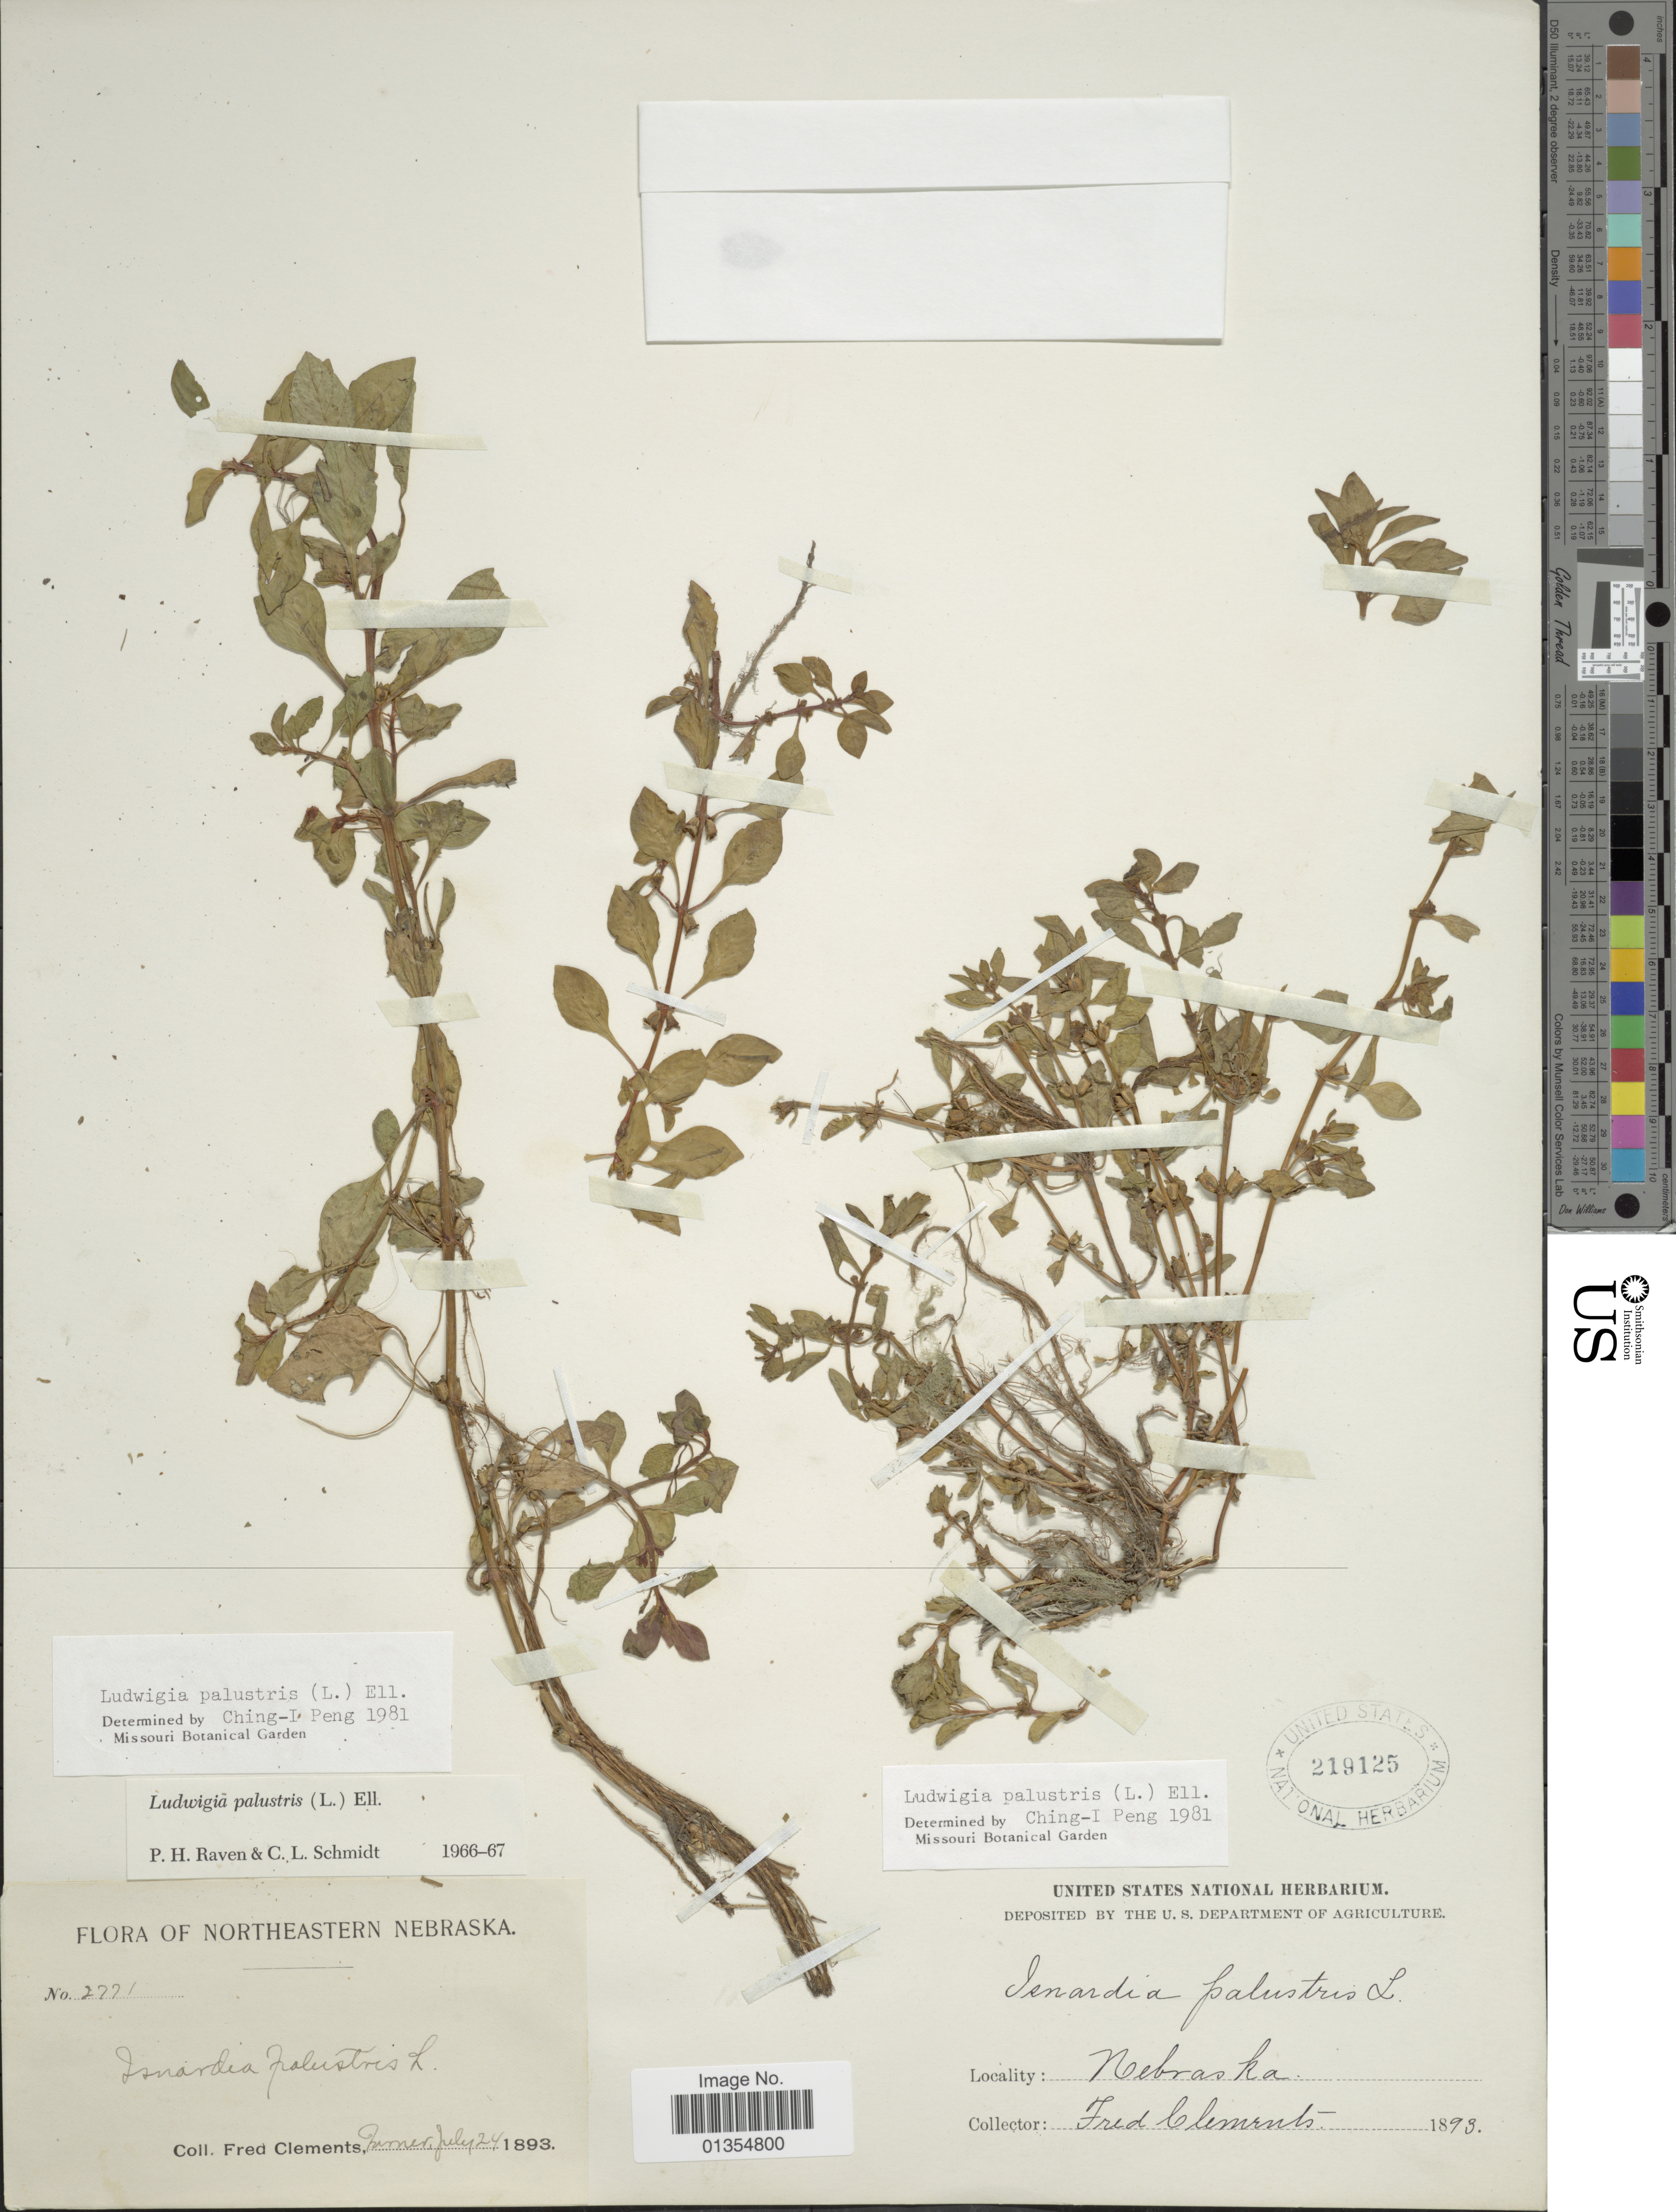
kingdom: Plantae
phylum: Tracheophyta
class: Magnoliopsida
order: Myrtales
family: Onagraceae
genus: Ludwigia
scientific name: Ludwigia palustris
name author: (L.) Elliott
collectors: F. E. Clements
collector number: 2771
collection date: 1893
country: United States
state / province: Nebraska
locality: Northeastern Nebraska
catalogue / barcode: US 219125